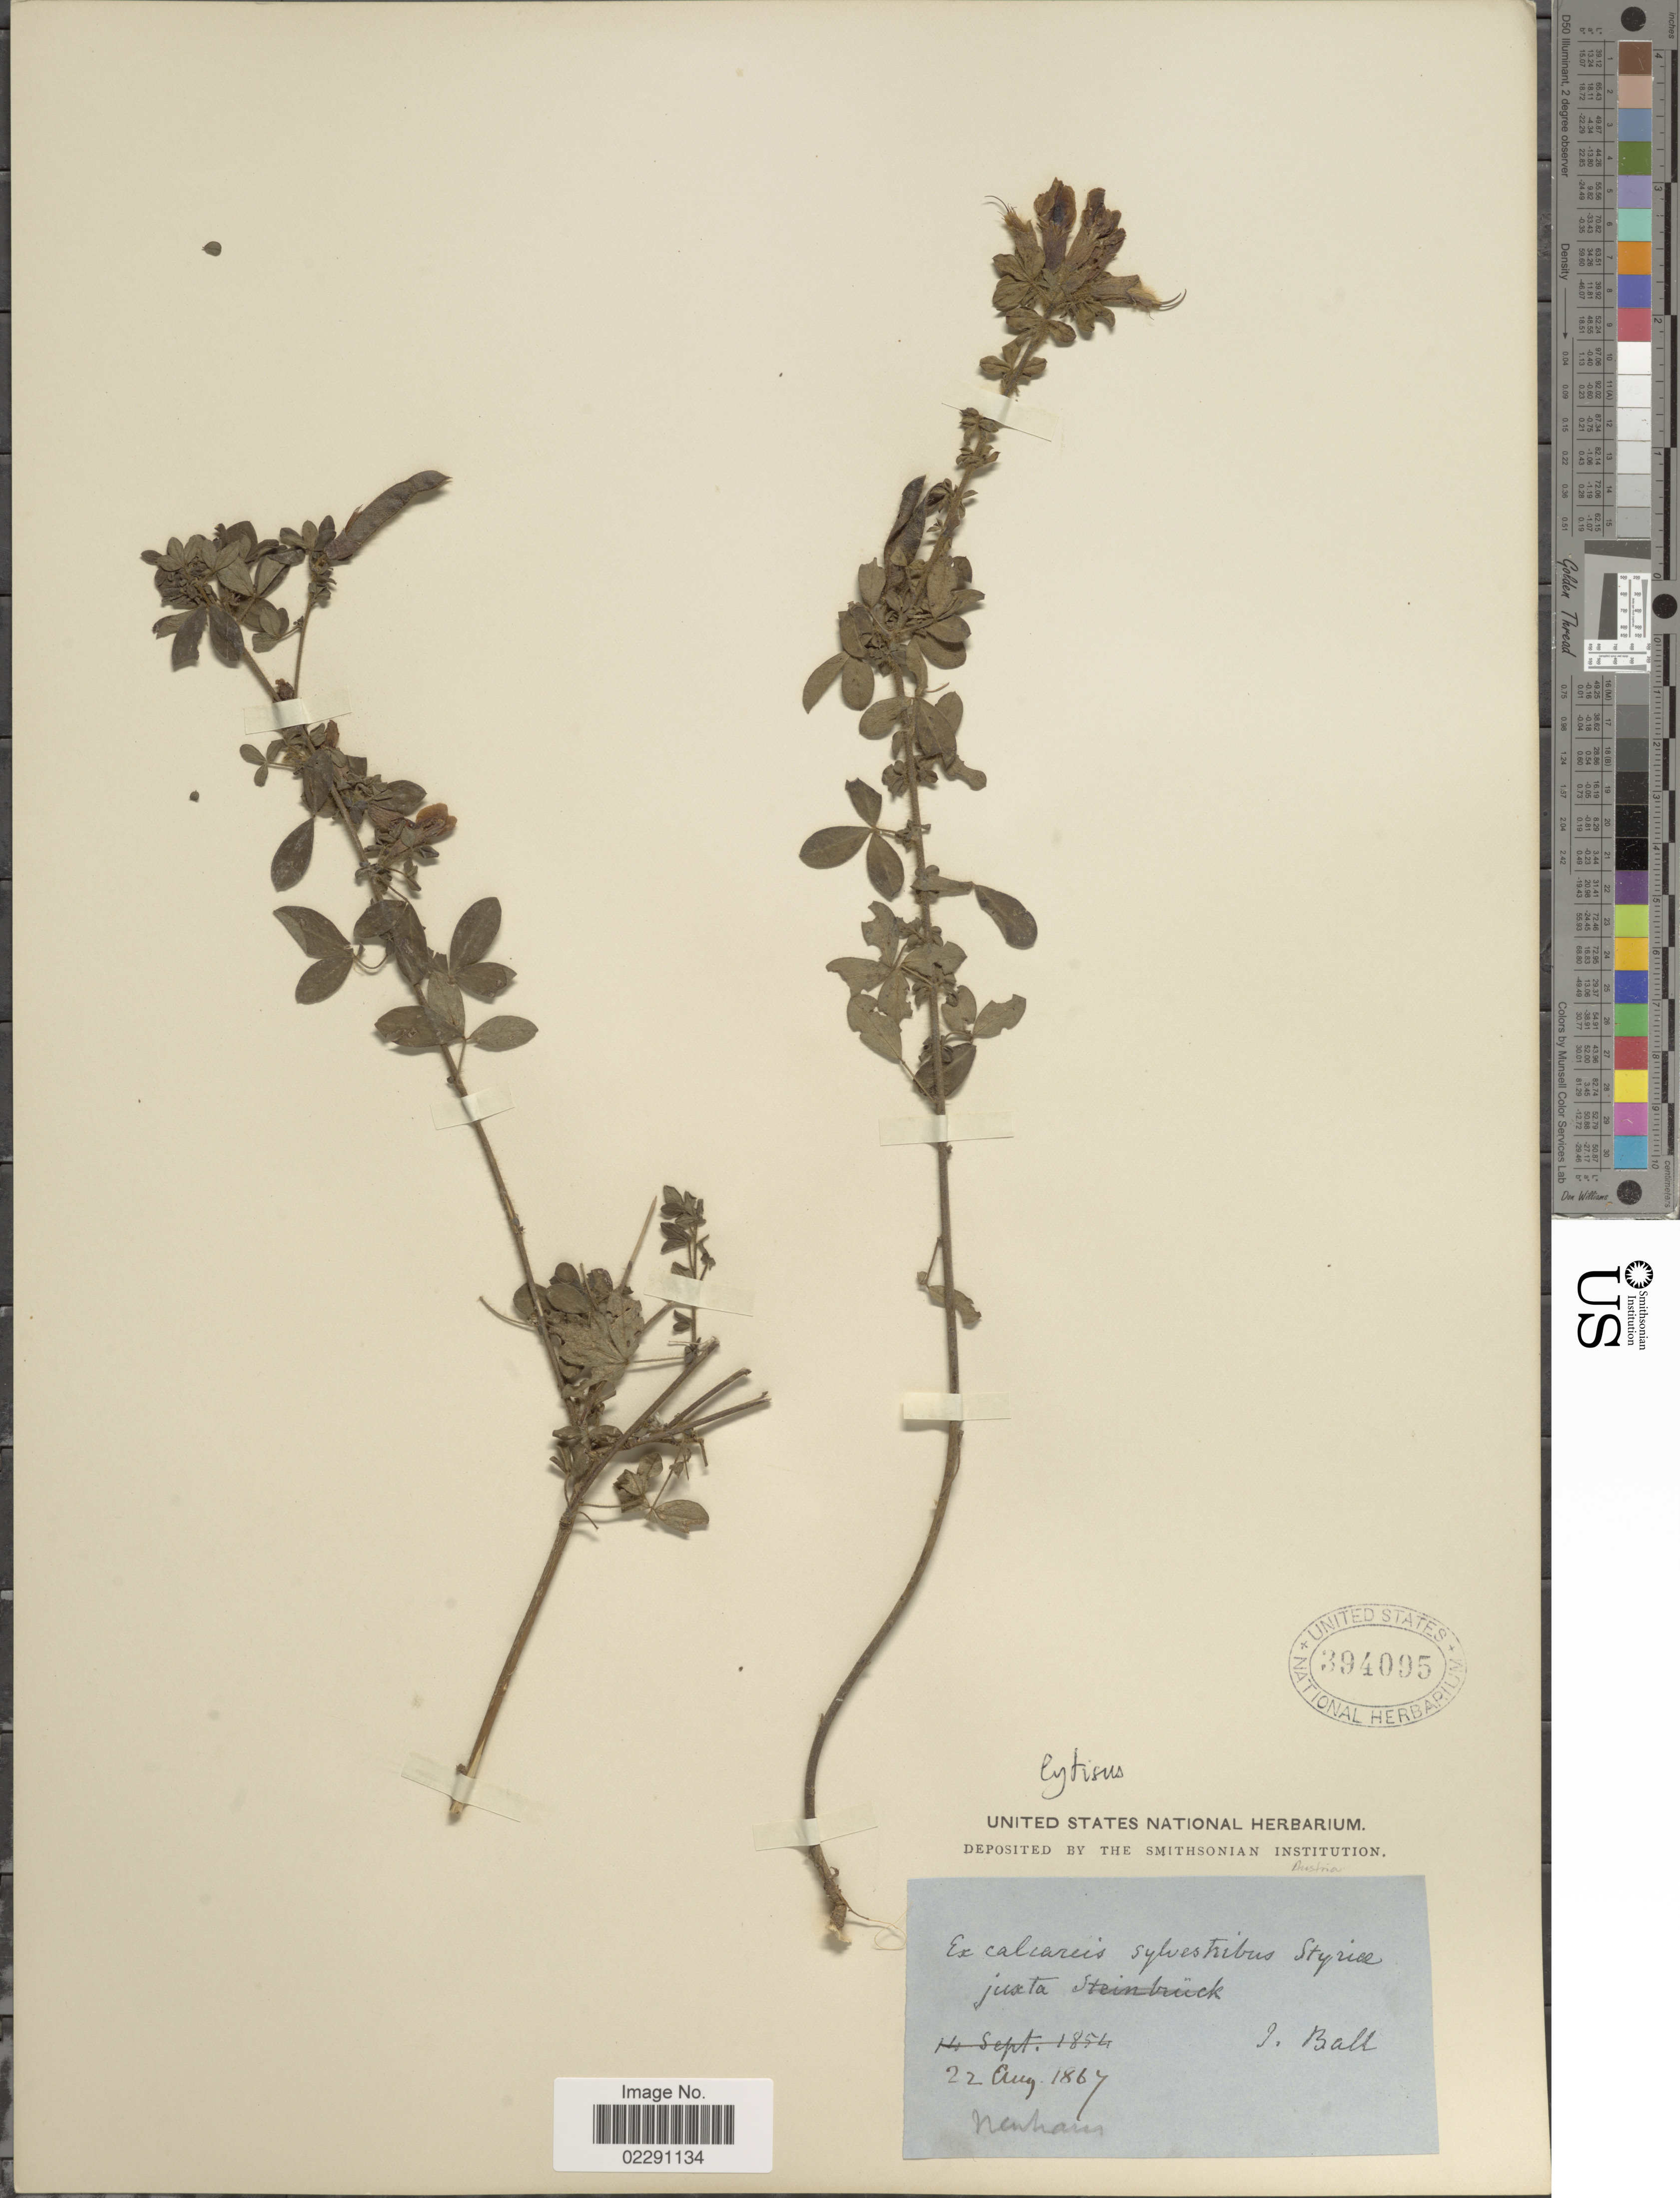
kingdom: Plantae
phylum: Tracheophyta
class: Magnoliopsida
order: Fabales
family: Fabaceae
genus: Ulex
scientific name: Ulex sp.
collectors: J. Ball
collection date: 1867-08-22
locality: Sylvestribus Styrica, Neuhaus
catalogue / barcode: US 394095